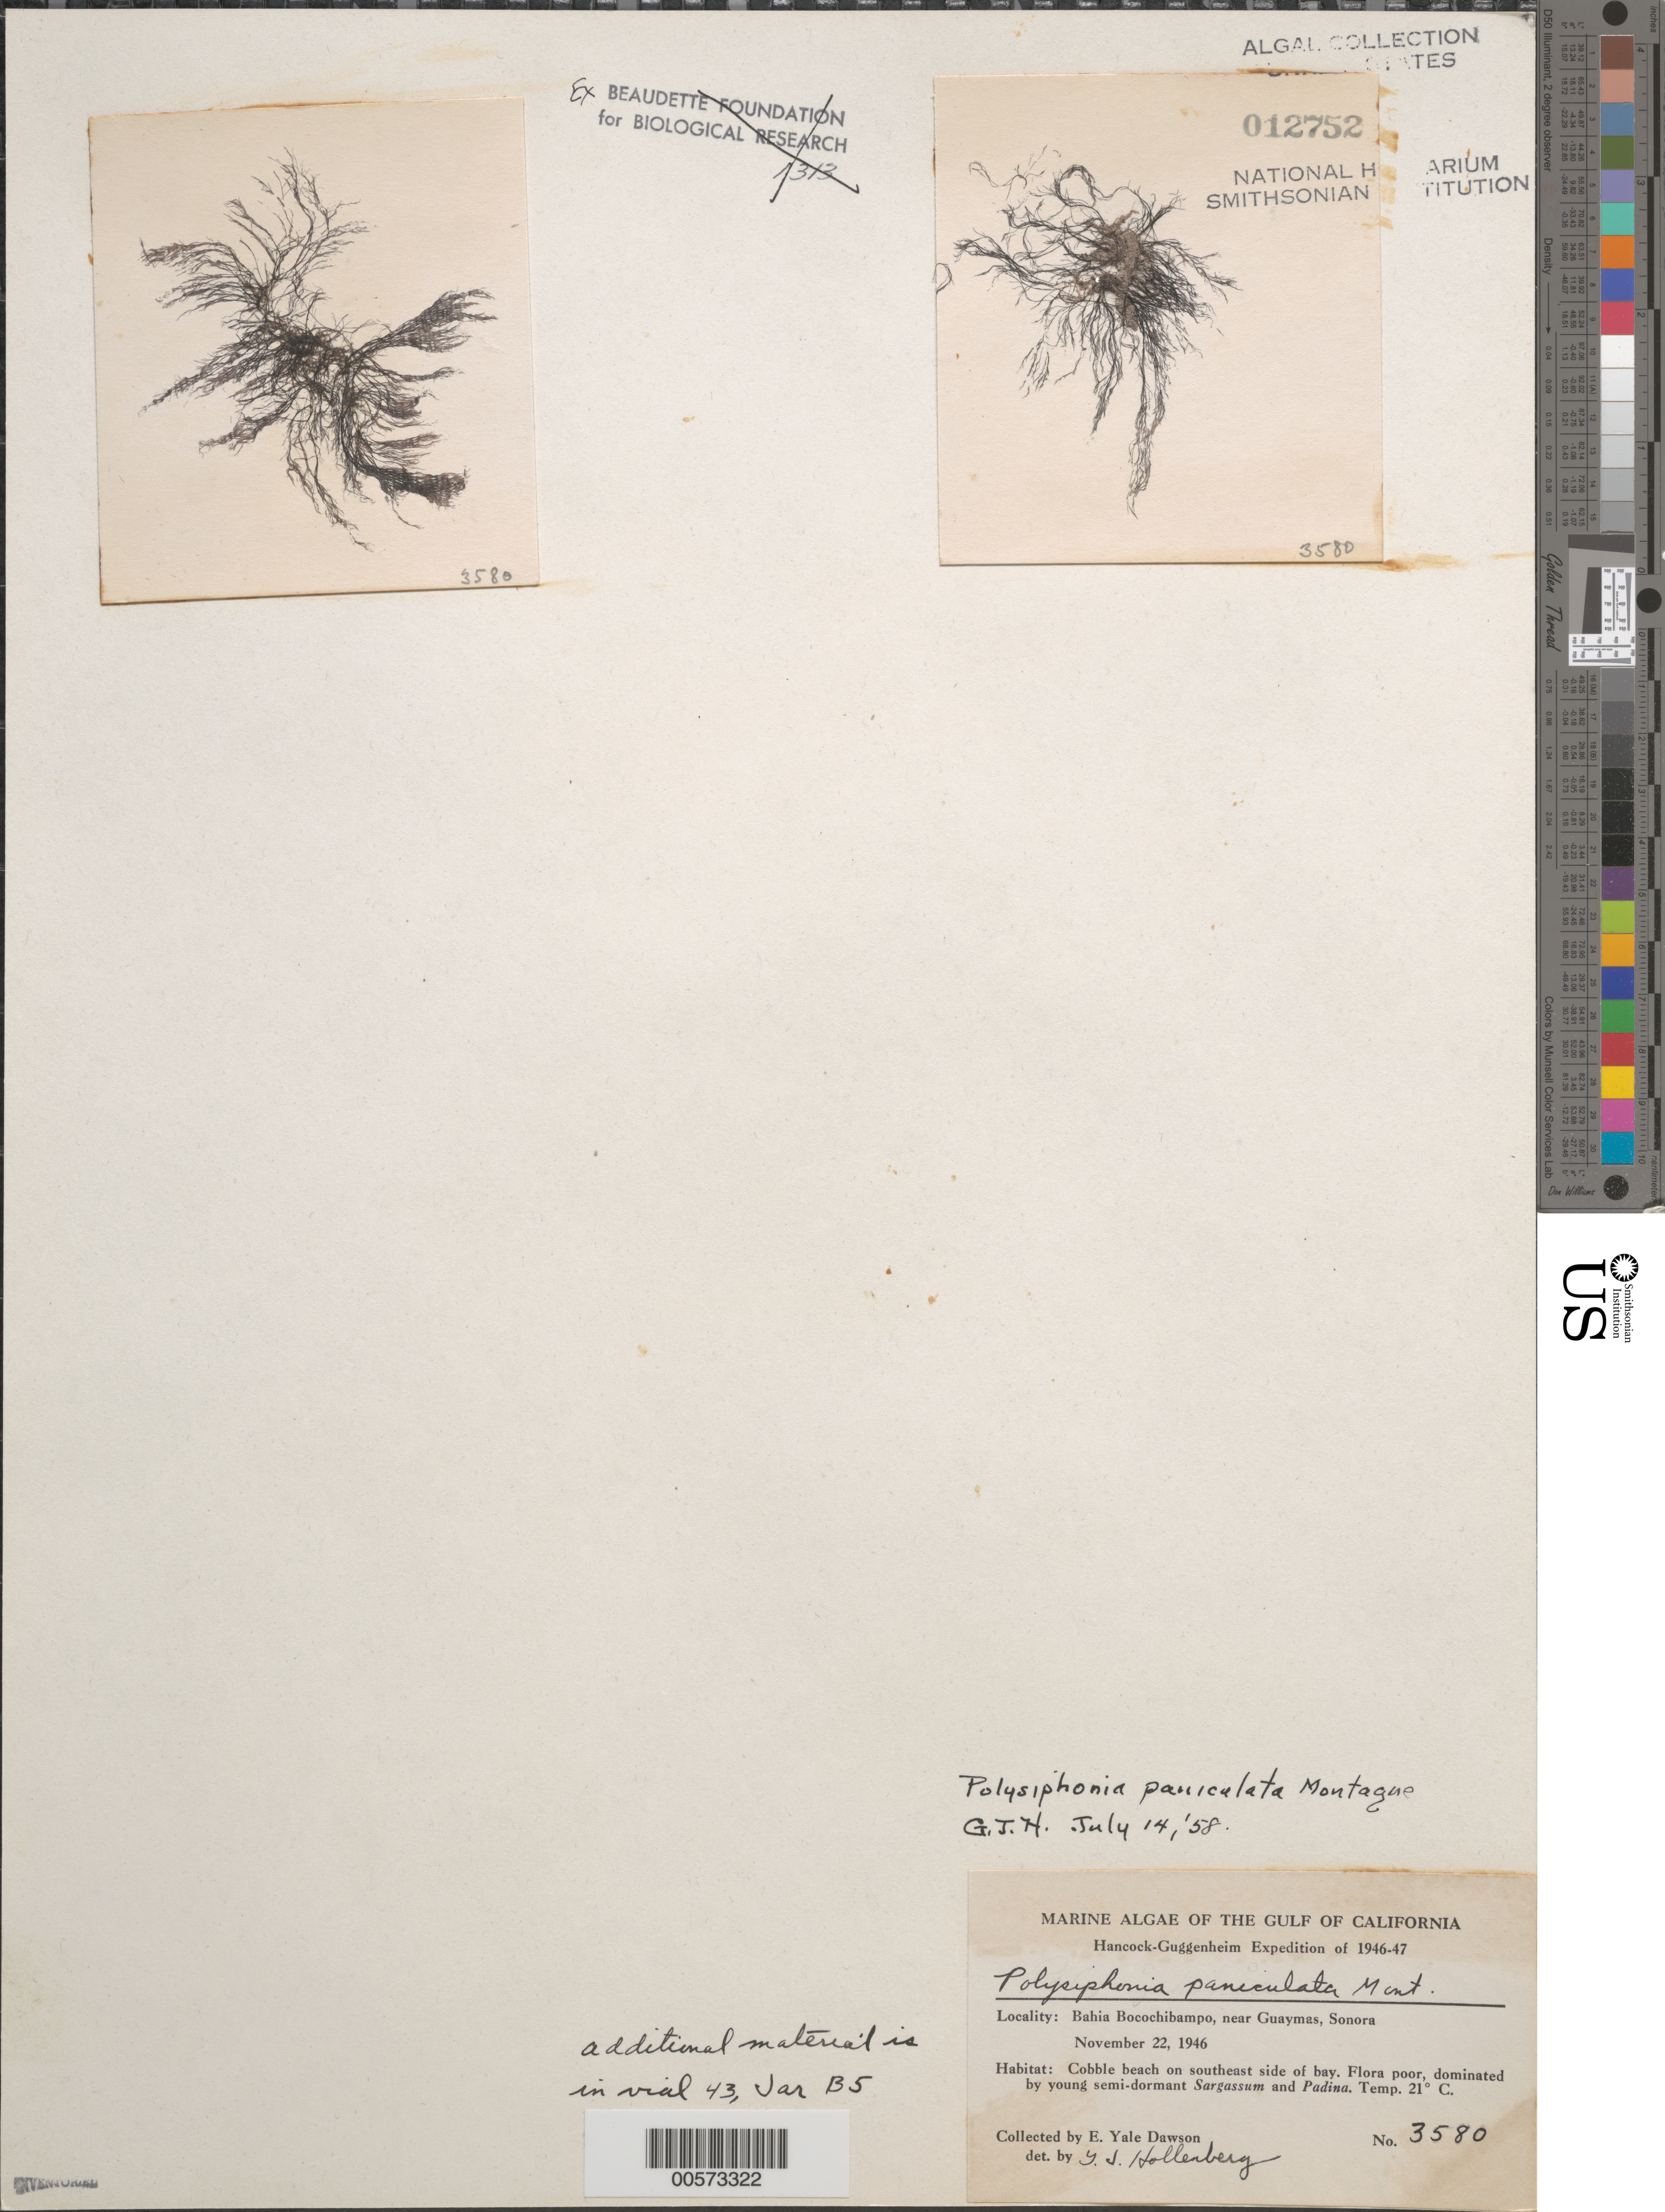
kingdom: Plantae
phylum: Rhodophyta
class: Florideophyceae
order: Ceramiales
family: Rhodomelaceae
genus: Eutrichosiphonia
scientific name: Eutrichosiphonia paniculata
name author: (Mont.) D.E.Bustamante & T.O. Cho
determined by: Algae name updating Project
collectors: E. Y. Dawson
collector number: EYD 3580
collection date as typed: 22 Nov 1946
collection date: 1946-11-22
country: Mexico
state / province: Sonora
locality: Bahia Bocochibampo, near Guaymas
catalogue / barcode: US 12752